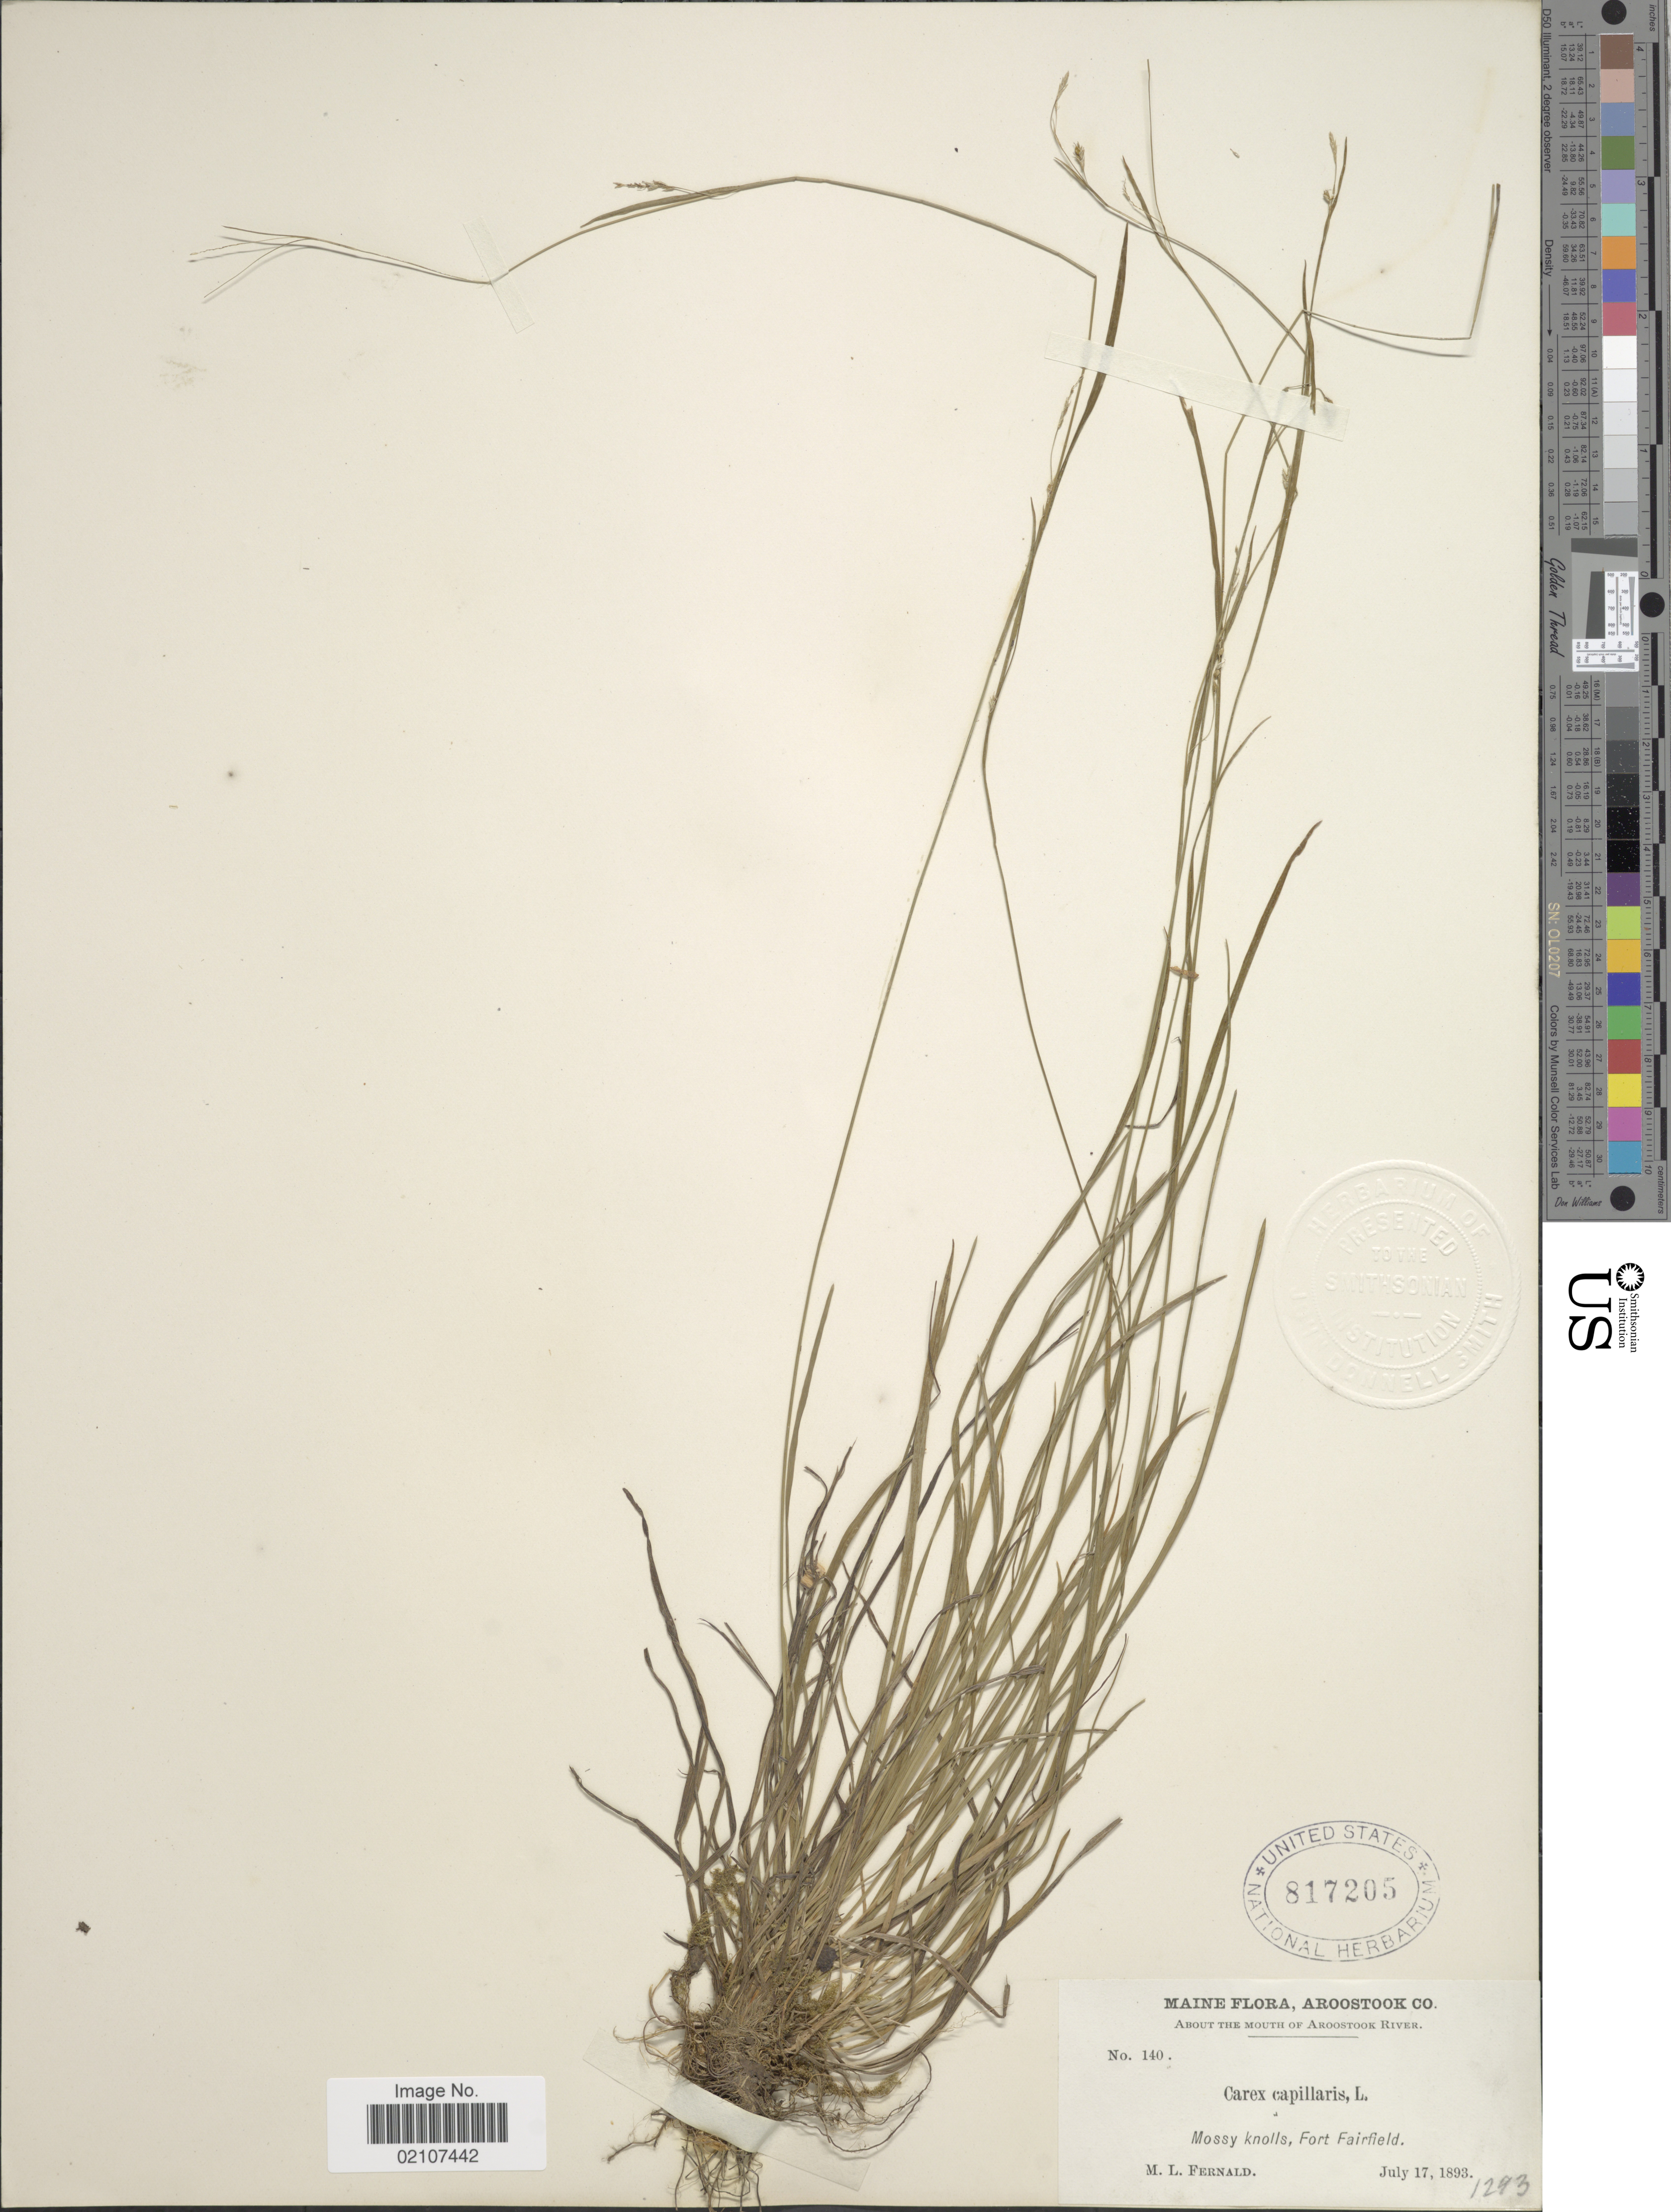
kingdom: Plantae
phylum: Tracheophyta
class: Liliopsida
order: Poales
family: Cyperaceae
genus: Carex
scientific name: Carex capillaris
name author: L.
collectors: M. L. Fernald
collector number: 140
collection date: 1893-07-17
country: United States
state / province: Maine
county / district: Aroostook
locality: Aroostook Co, About The Mouth of Aroostook River, Mossy knolls, Fort Fairfield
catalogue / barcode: US 817205